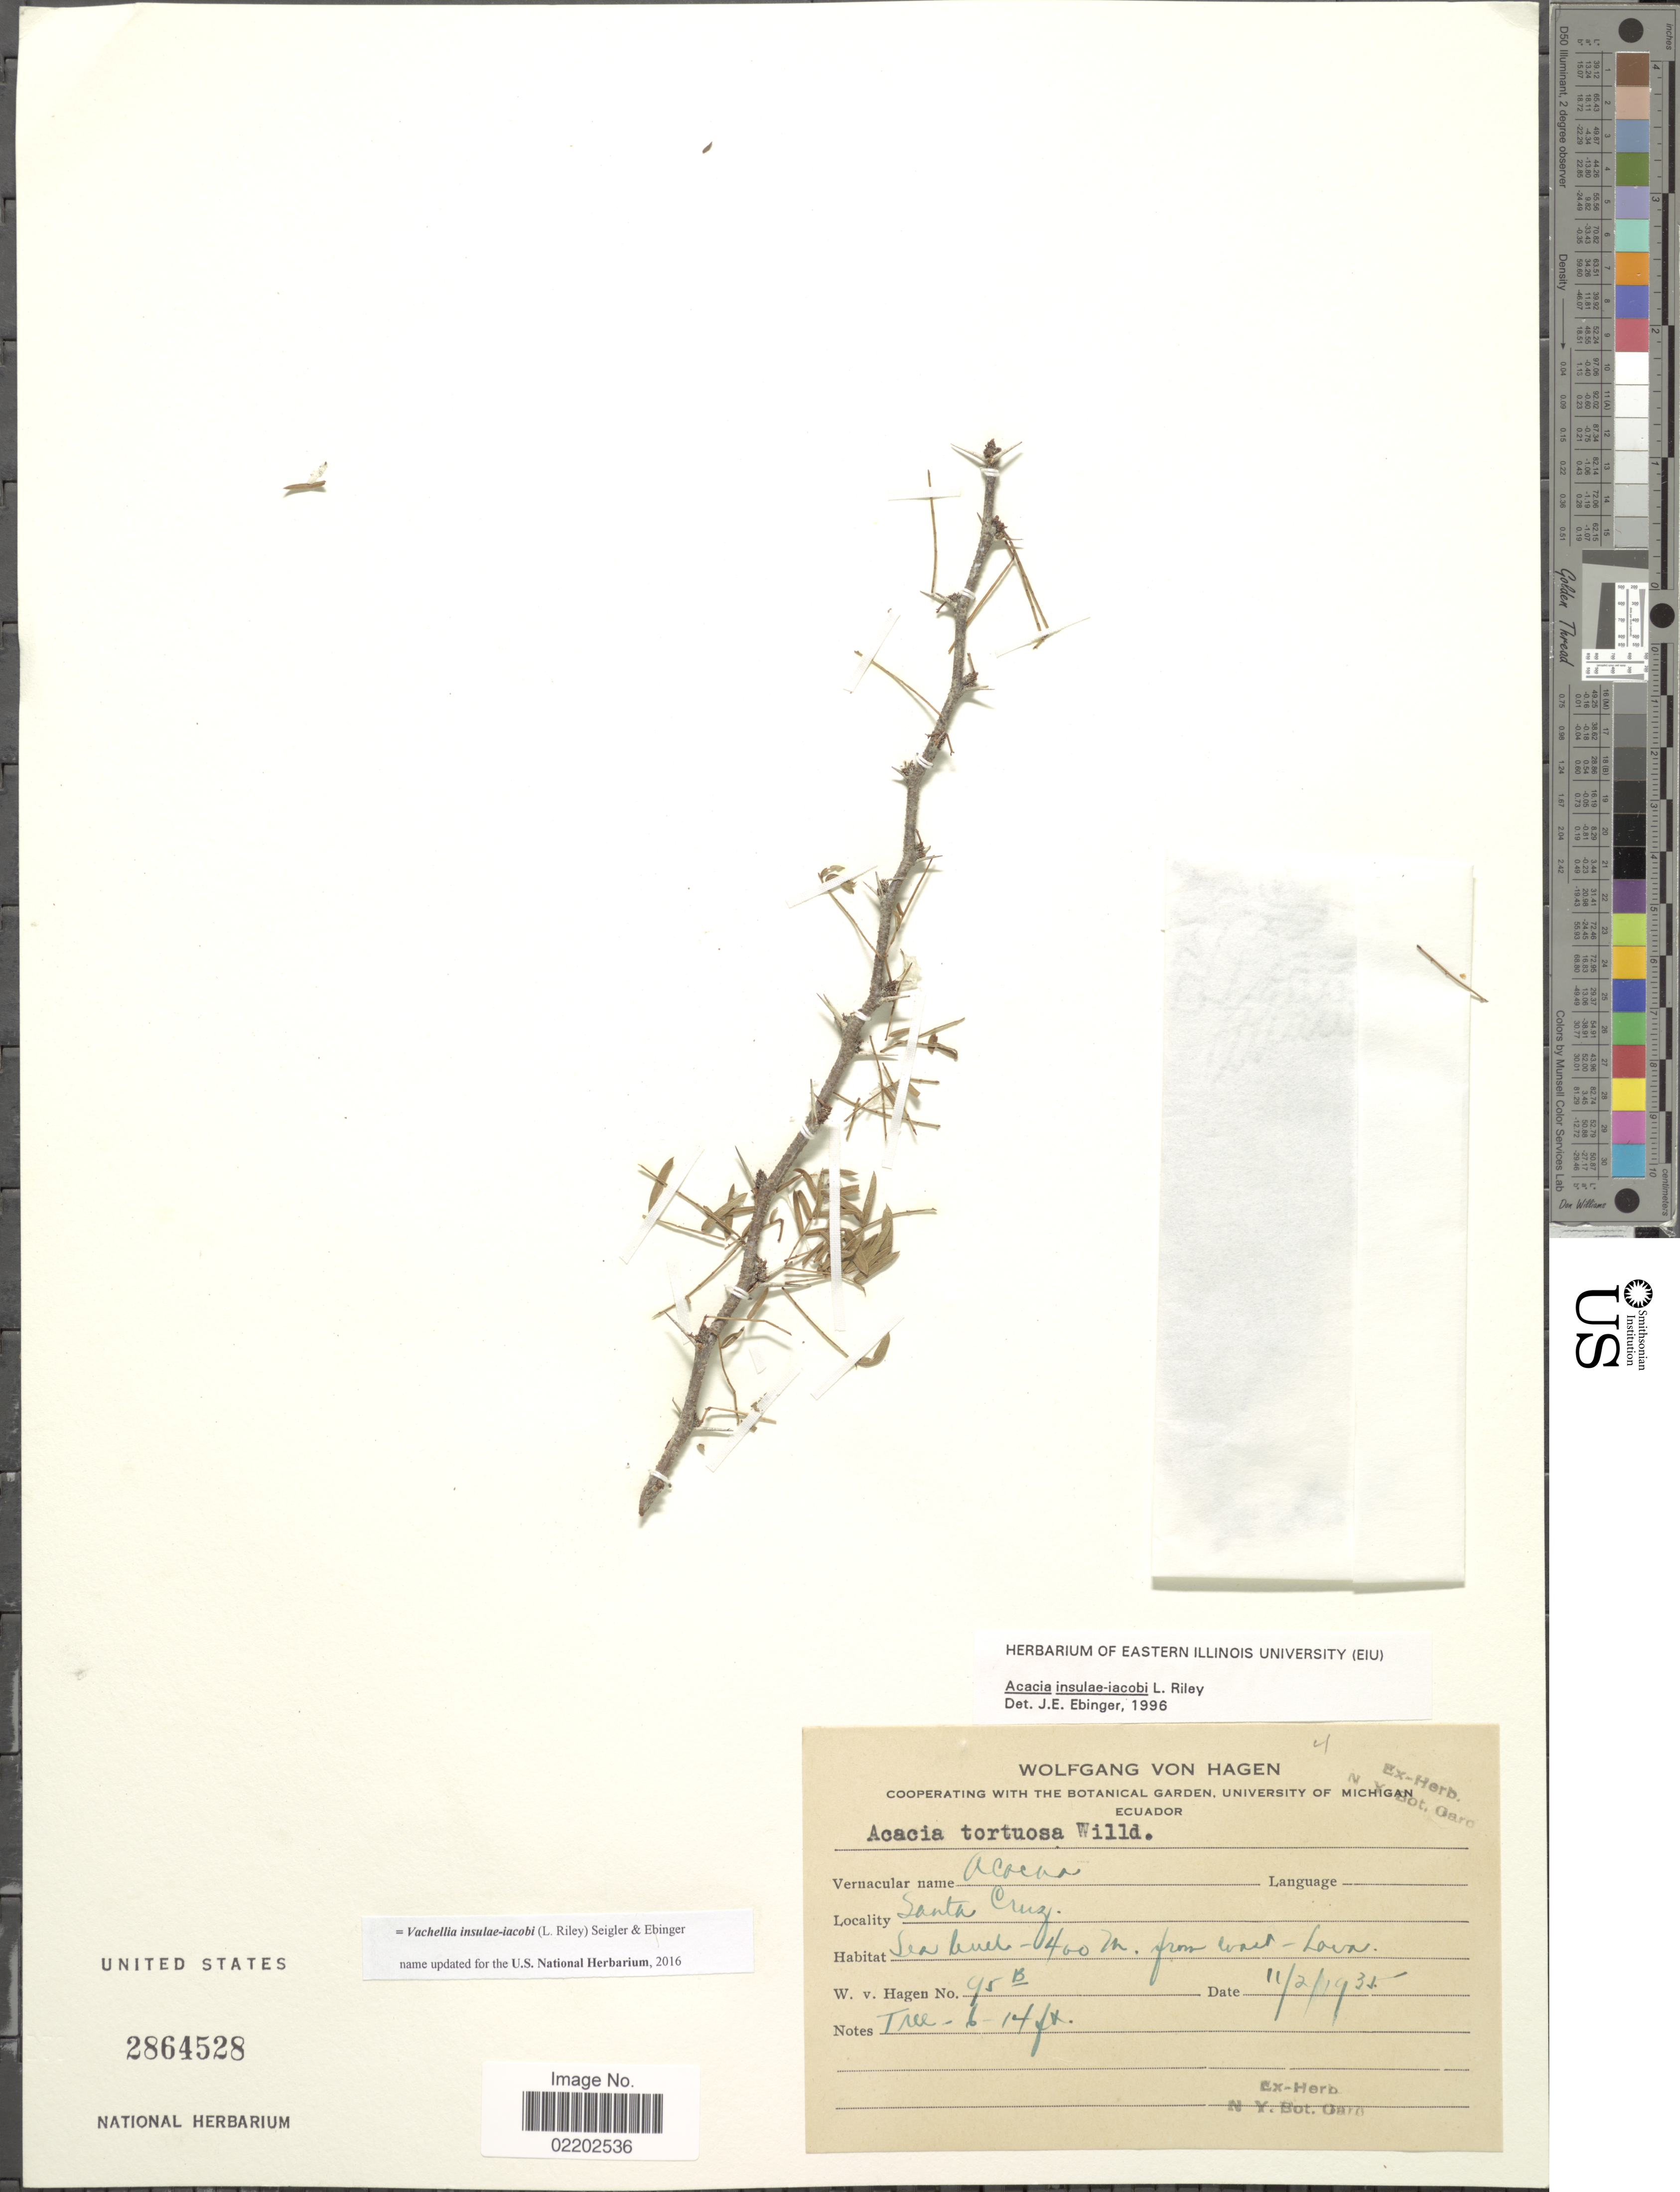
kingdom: Plantae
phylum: Tracheophyta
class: Magnoliopsida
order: Fabales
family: Fabaceae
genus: Vachellia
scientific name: Vachellia insulae-iacobi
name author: (Riley) Seigler & Ebinger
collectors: W. von Hagen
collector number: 95B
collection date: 1935-02-11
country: Ecuador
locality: Santa Cruz, Sea level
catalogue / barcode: US 2864528